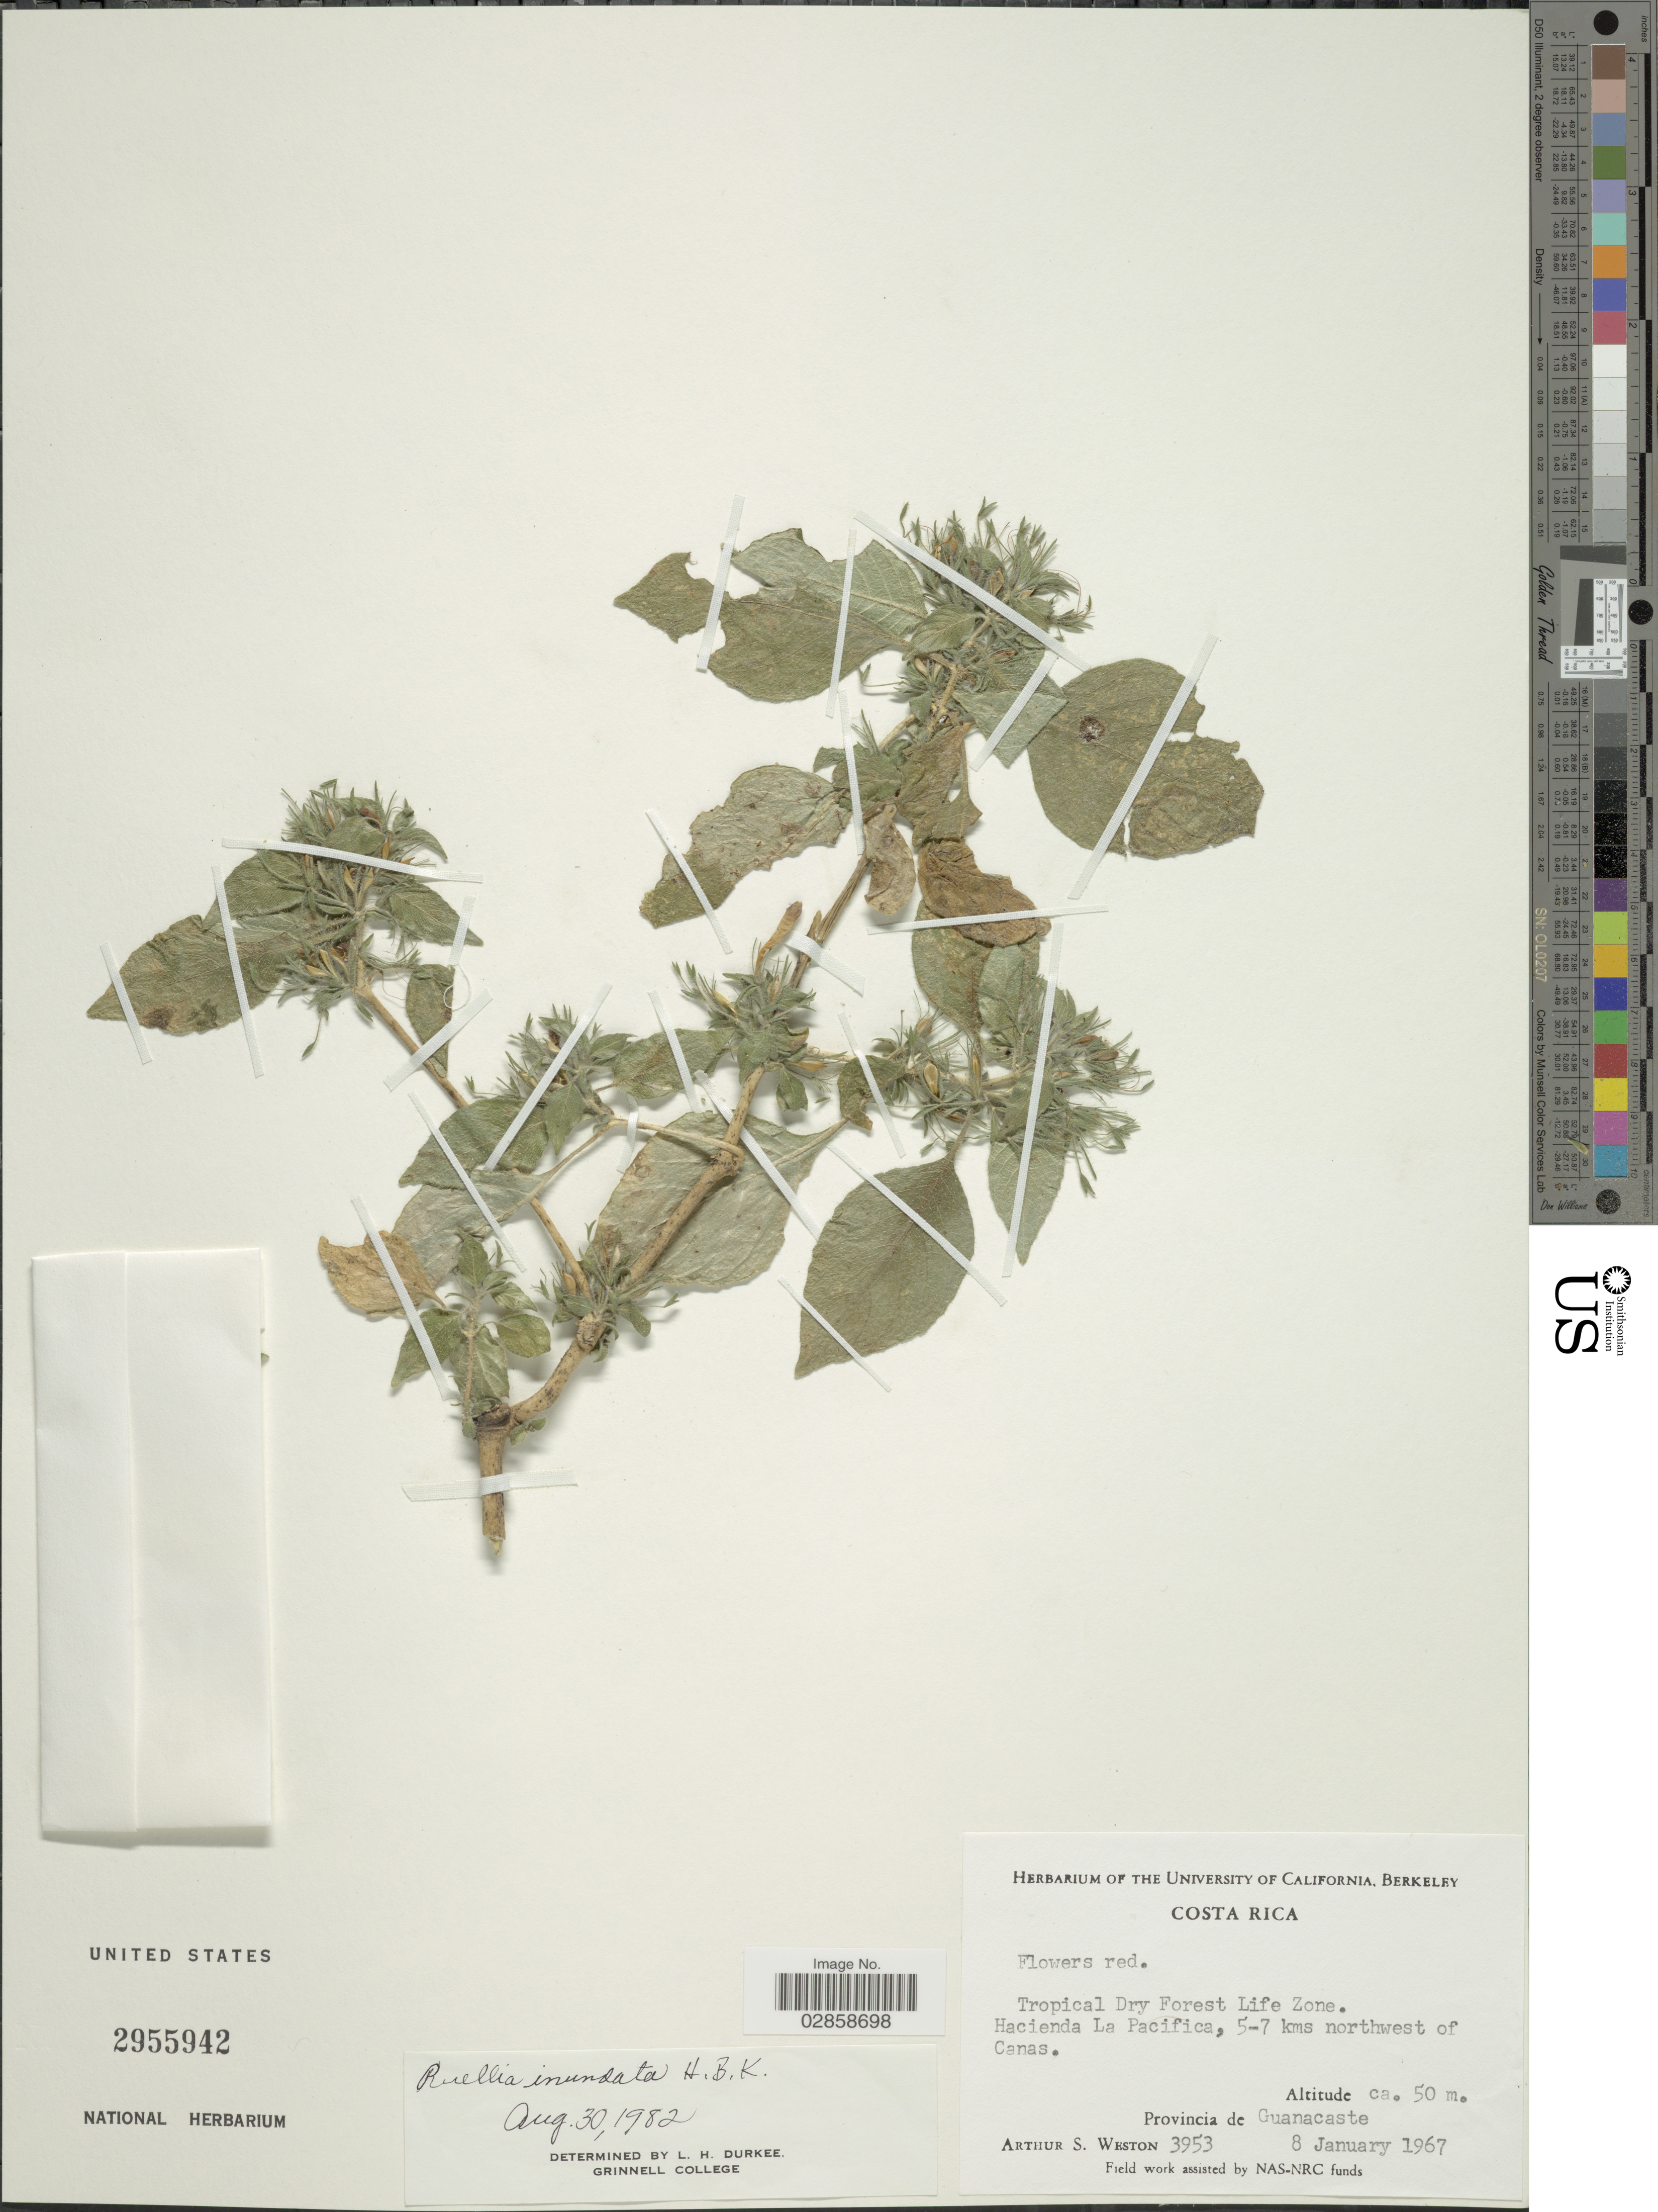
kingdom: Plantae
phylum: Tracheophyta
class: Magnoliopsida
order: Lamiales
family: Acanthaceae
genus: Ruellia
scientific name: Ruellia inundata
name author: Kunth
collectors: A. Weston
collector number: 3953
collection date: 1967-01-08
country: Costa Rica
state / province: Guanacaste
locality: Hacienda La Pacifica, 5-7 kms northwest of Canas.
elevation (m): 50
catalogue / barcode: US 2955942